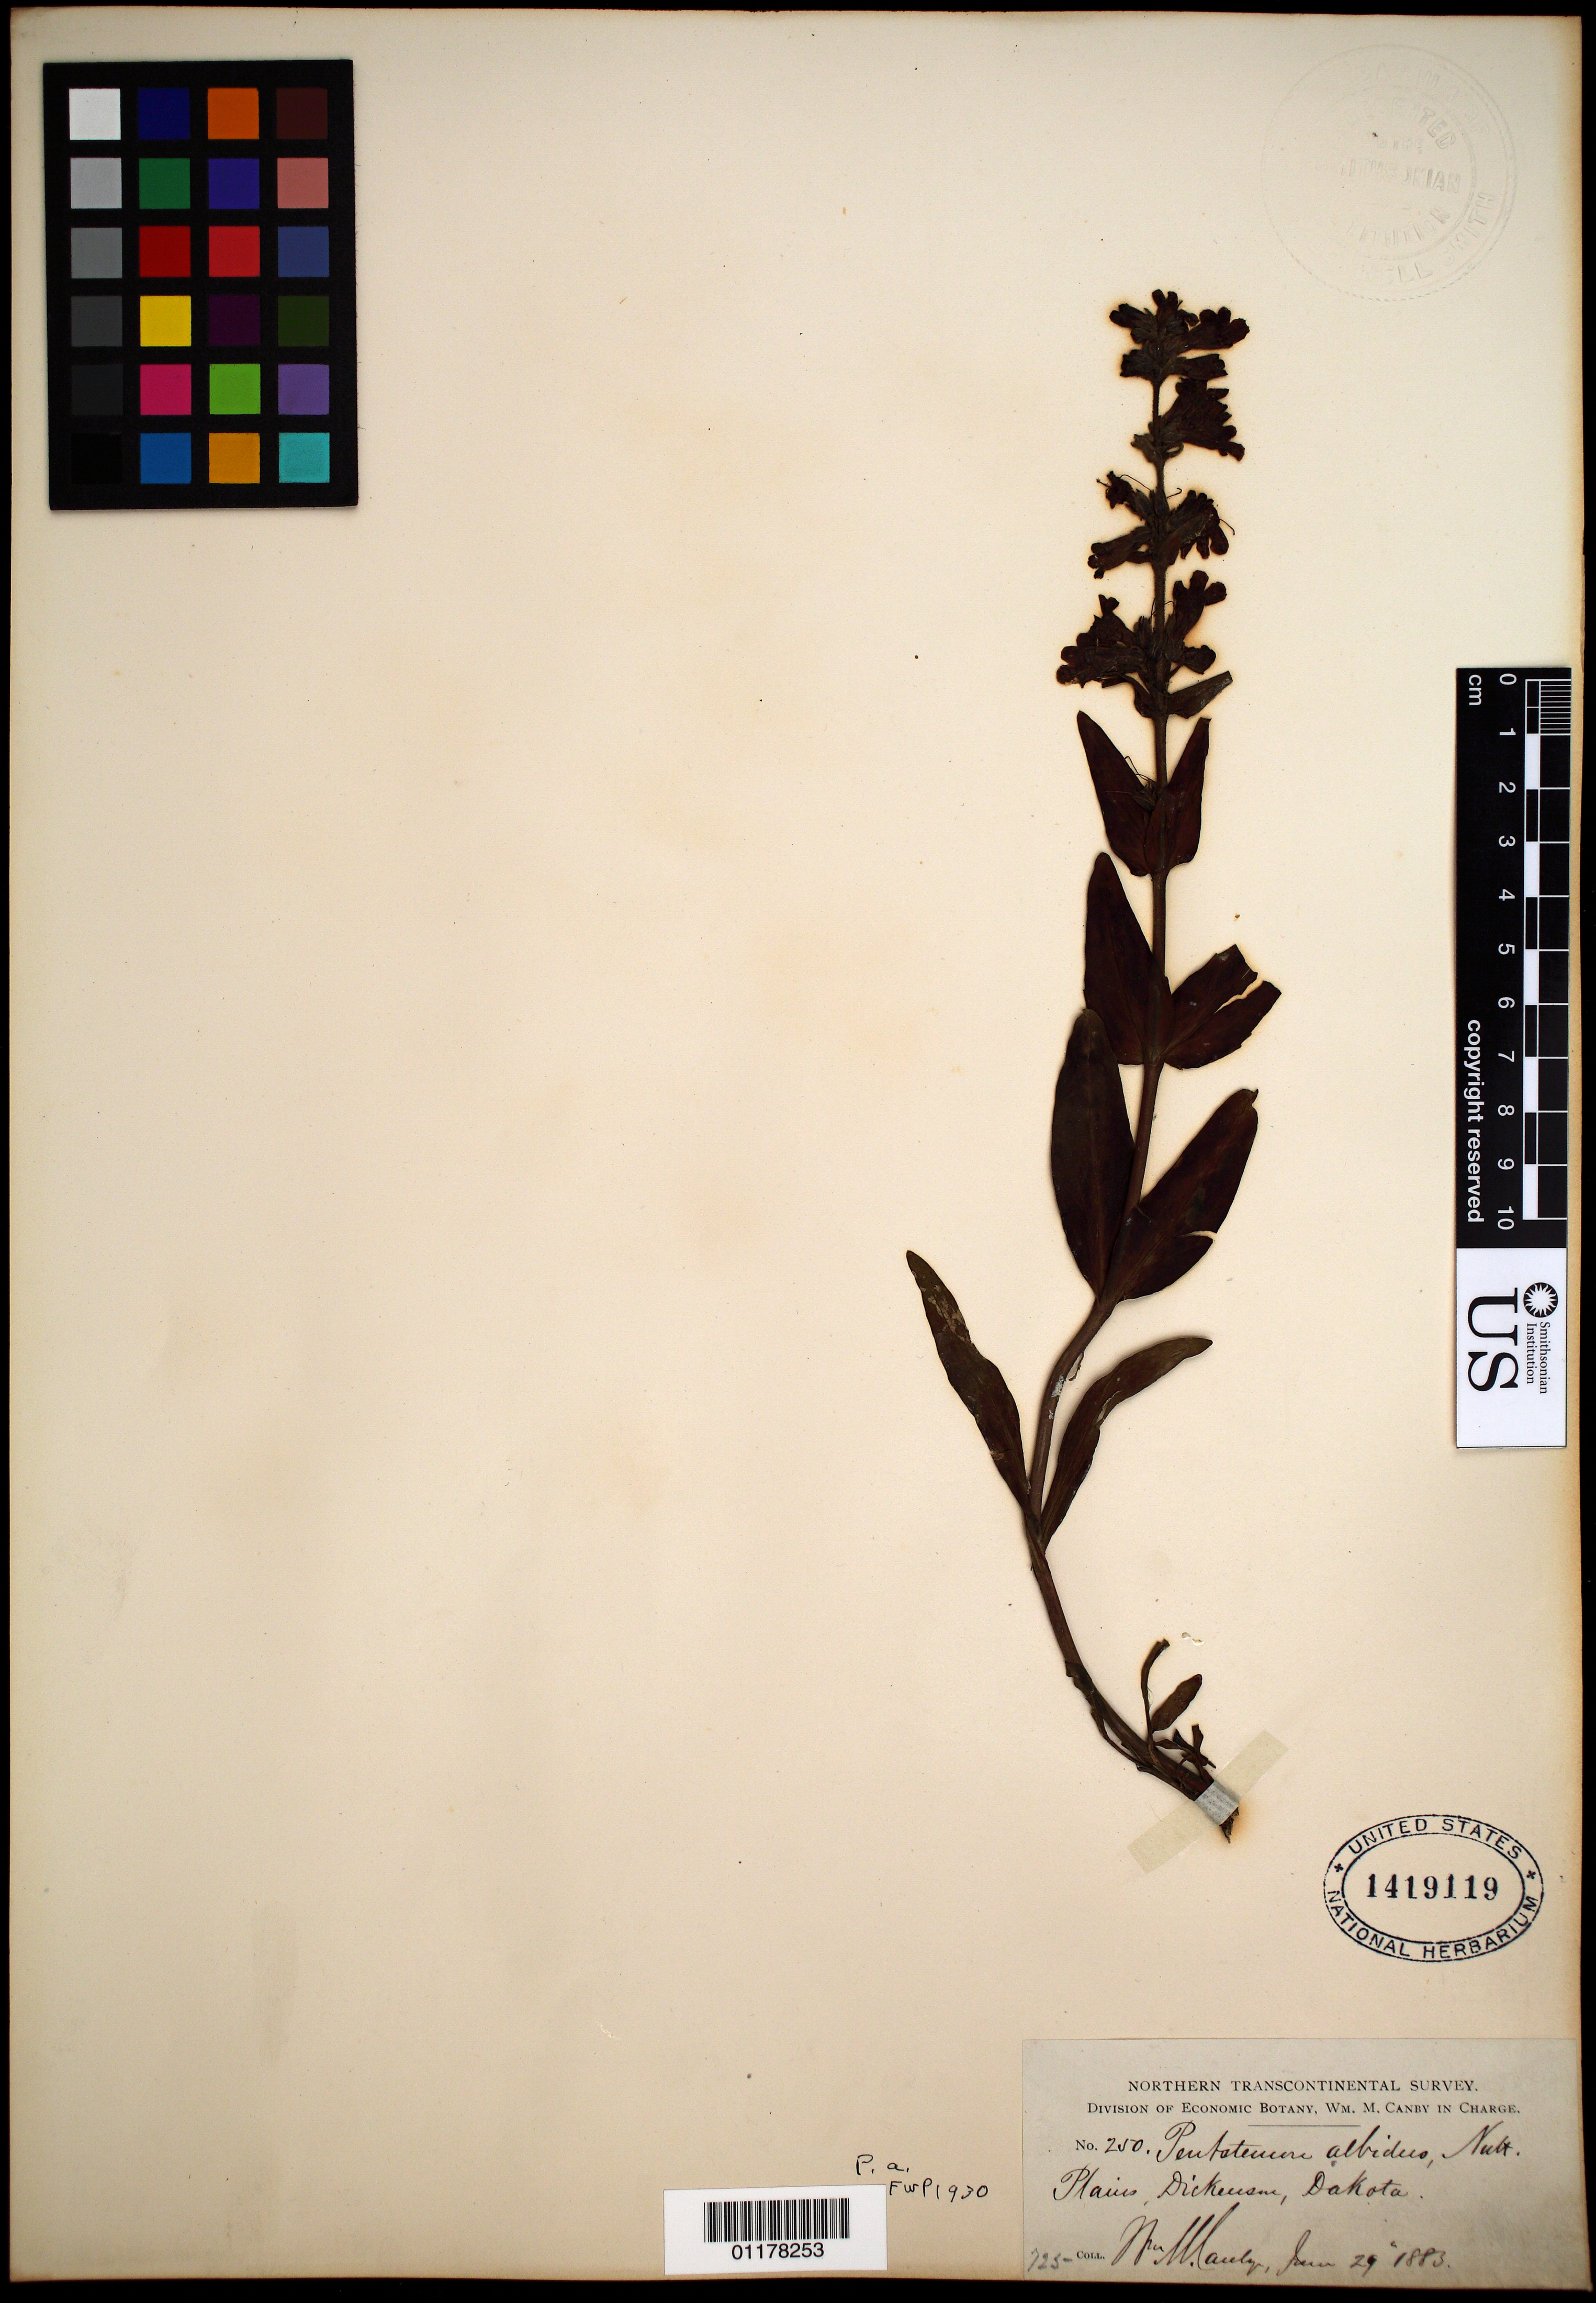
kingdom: Plantae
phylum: Tracheophyta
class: Magnoliopsida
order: Lamiales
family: Plantaginaceae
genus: Penstemon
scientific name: Penstemon albidus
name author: Nutt.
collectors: W. M. Canby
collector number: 250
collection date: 1883-06-29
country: United States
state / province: North Dakota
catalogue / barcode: US 1419119